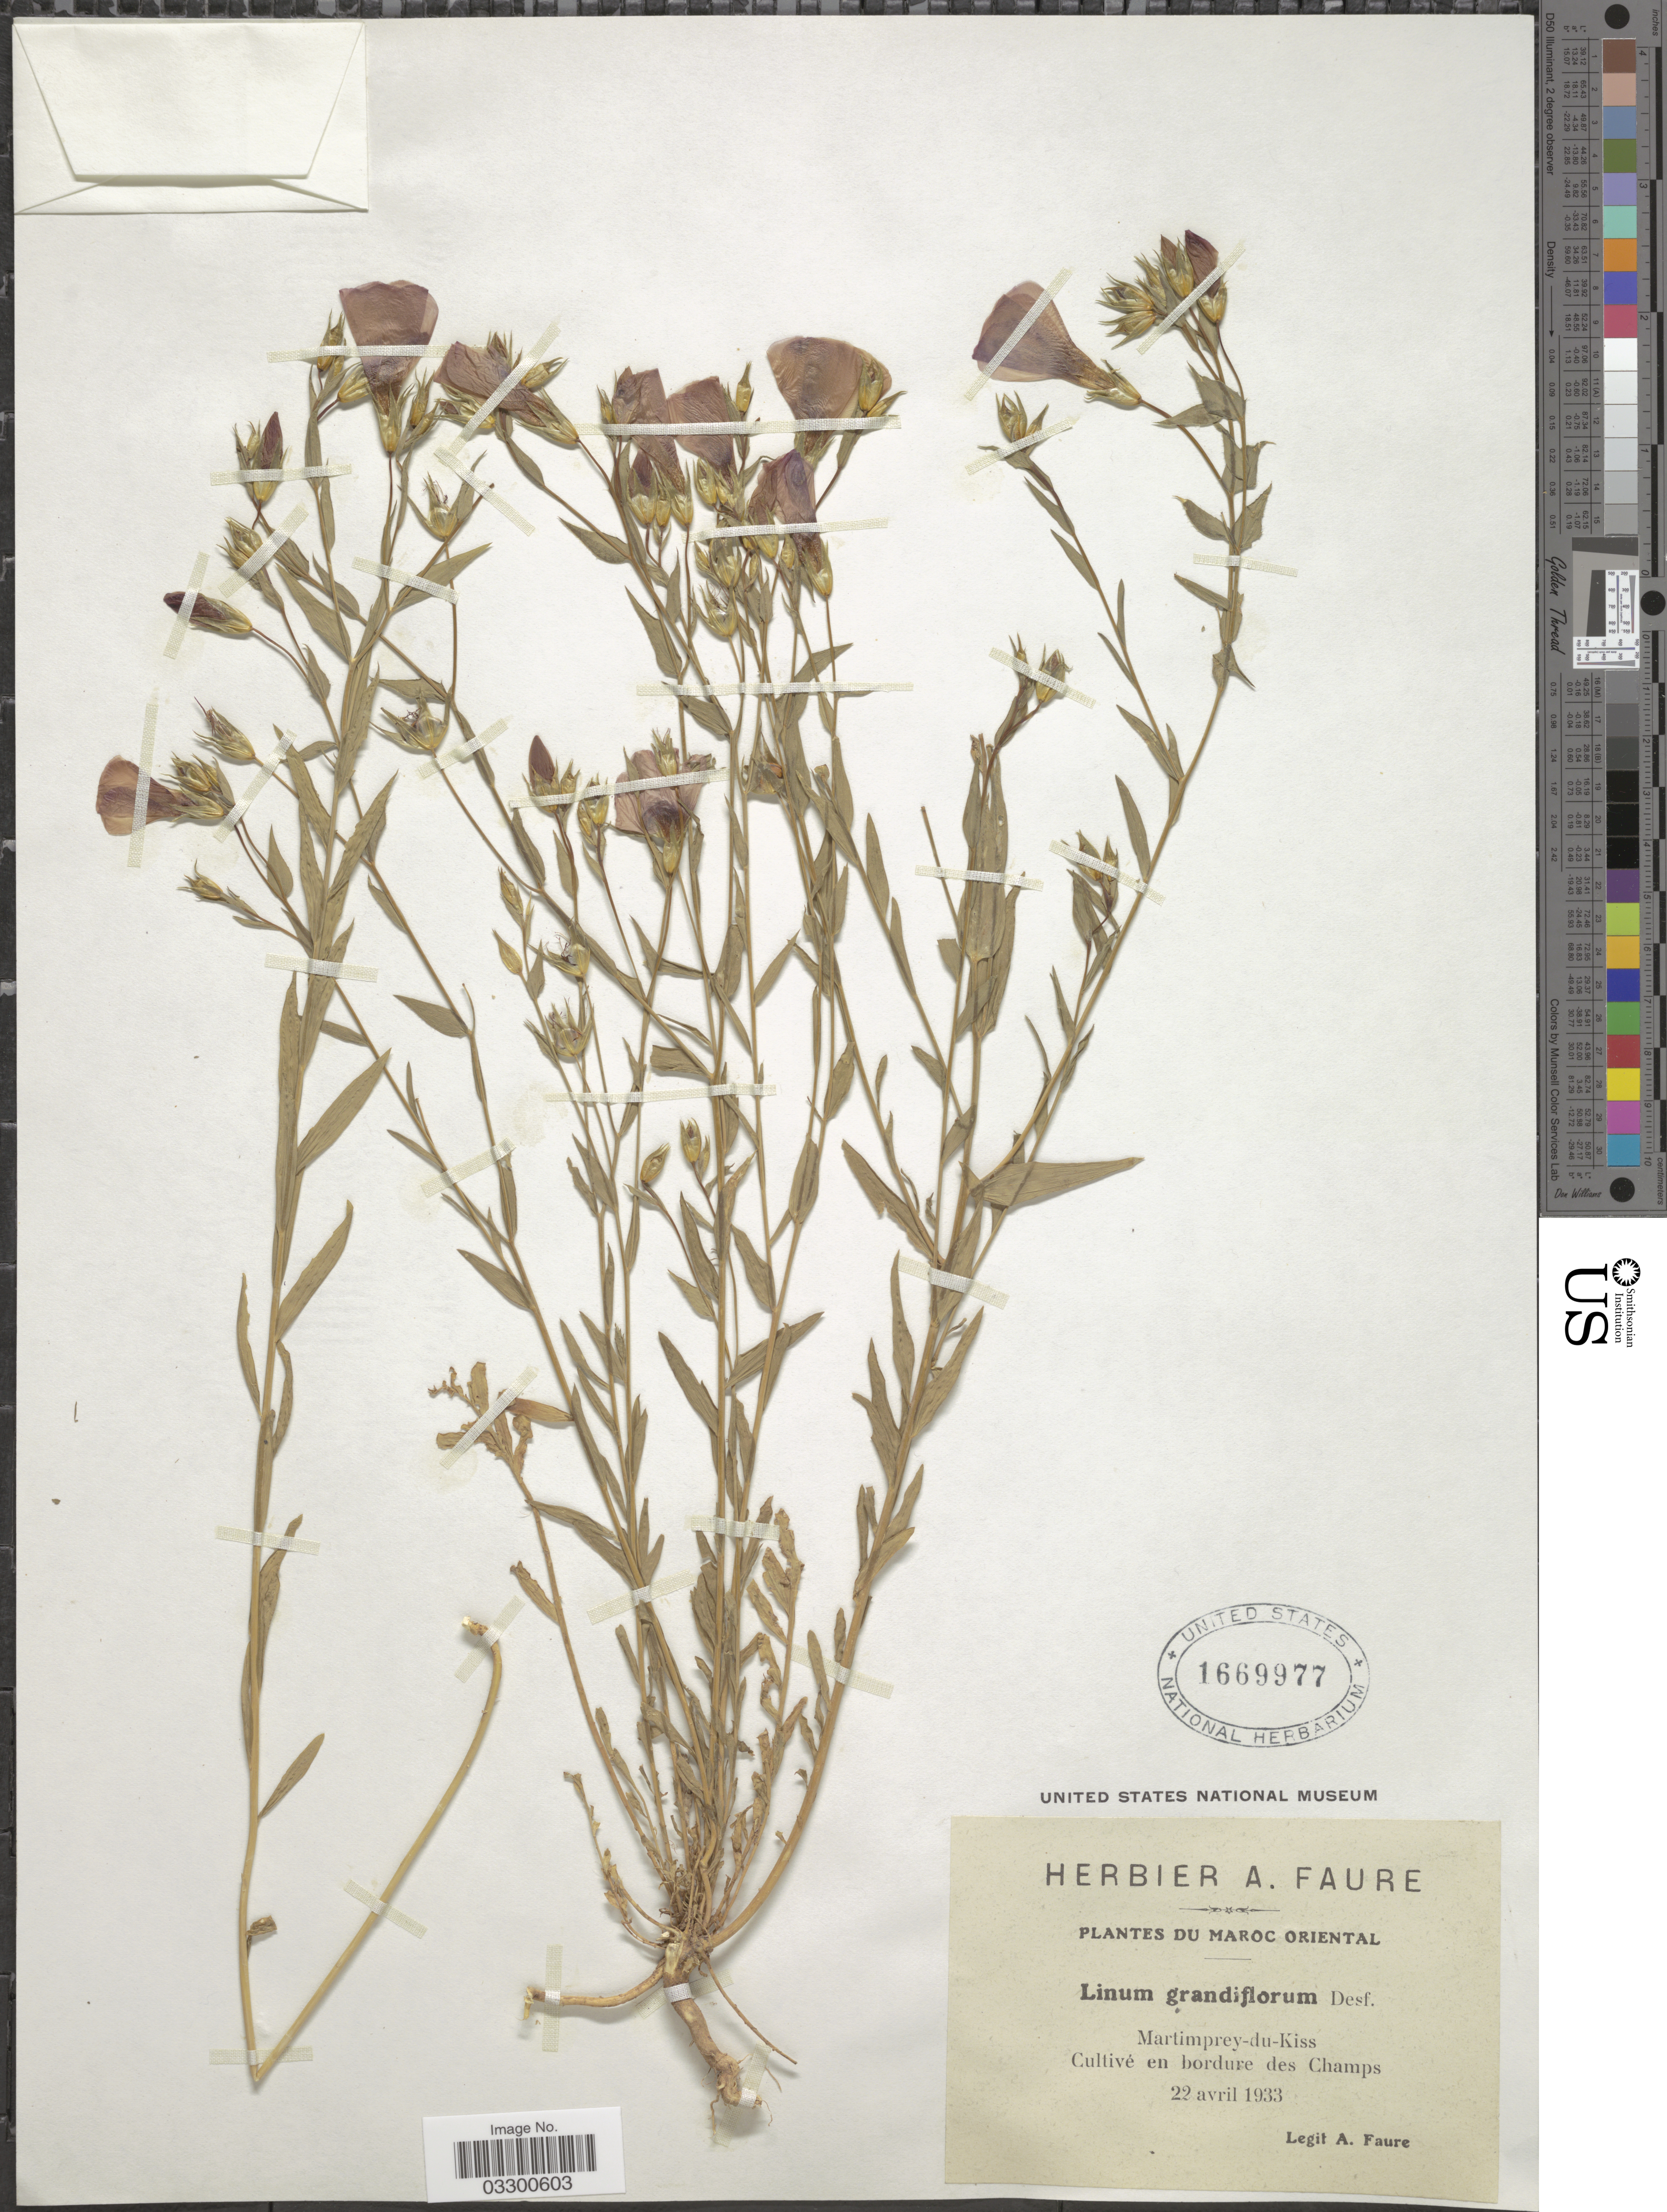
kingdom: Plantae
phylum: Tracheophyta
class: Magnoliopsida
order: Malpighiales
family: Linaceae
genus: Linum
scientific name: Linum grandiflorum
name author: Desf.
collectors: A. Faure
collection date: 1933-04-22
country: Morocco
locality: Maroc Oriental. Martimprey-du-Kiss.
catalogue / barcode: US 1669977